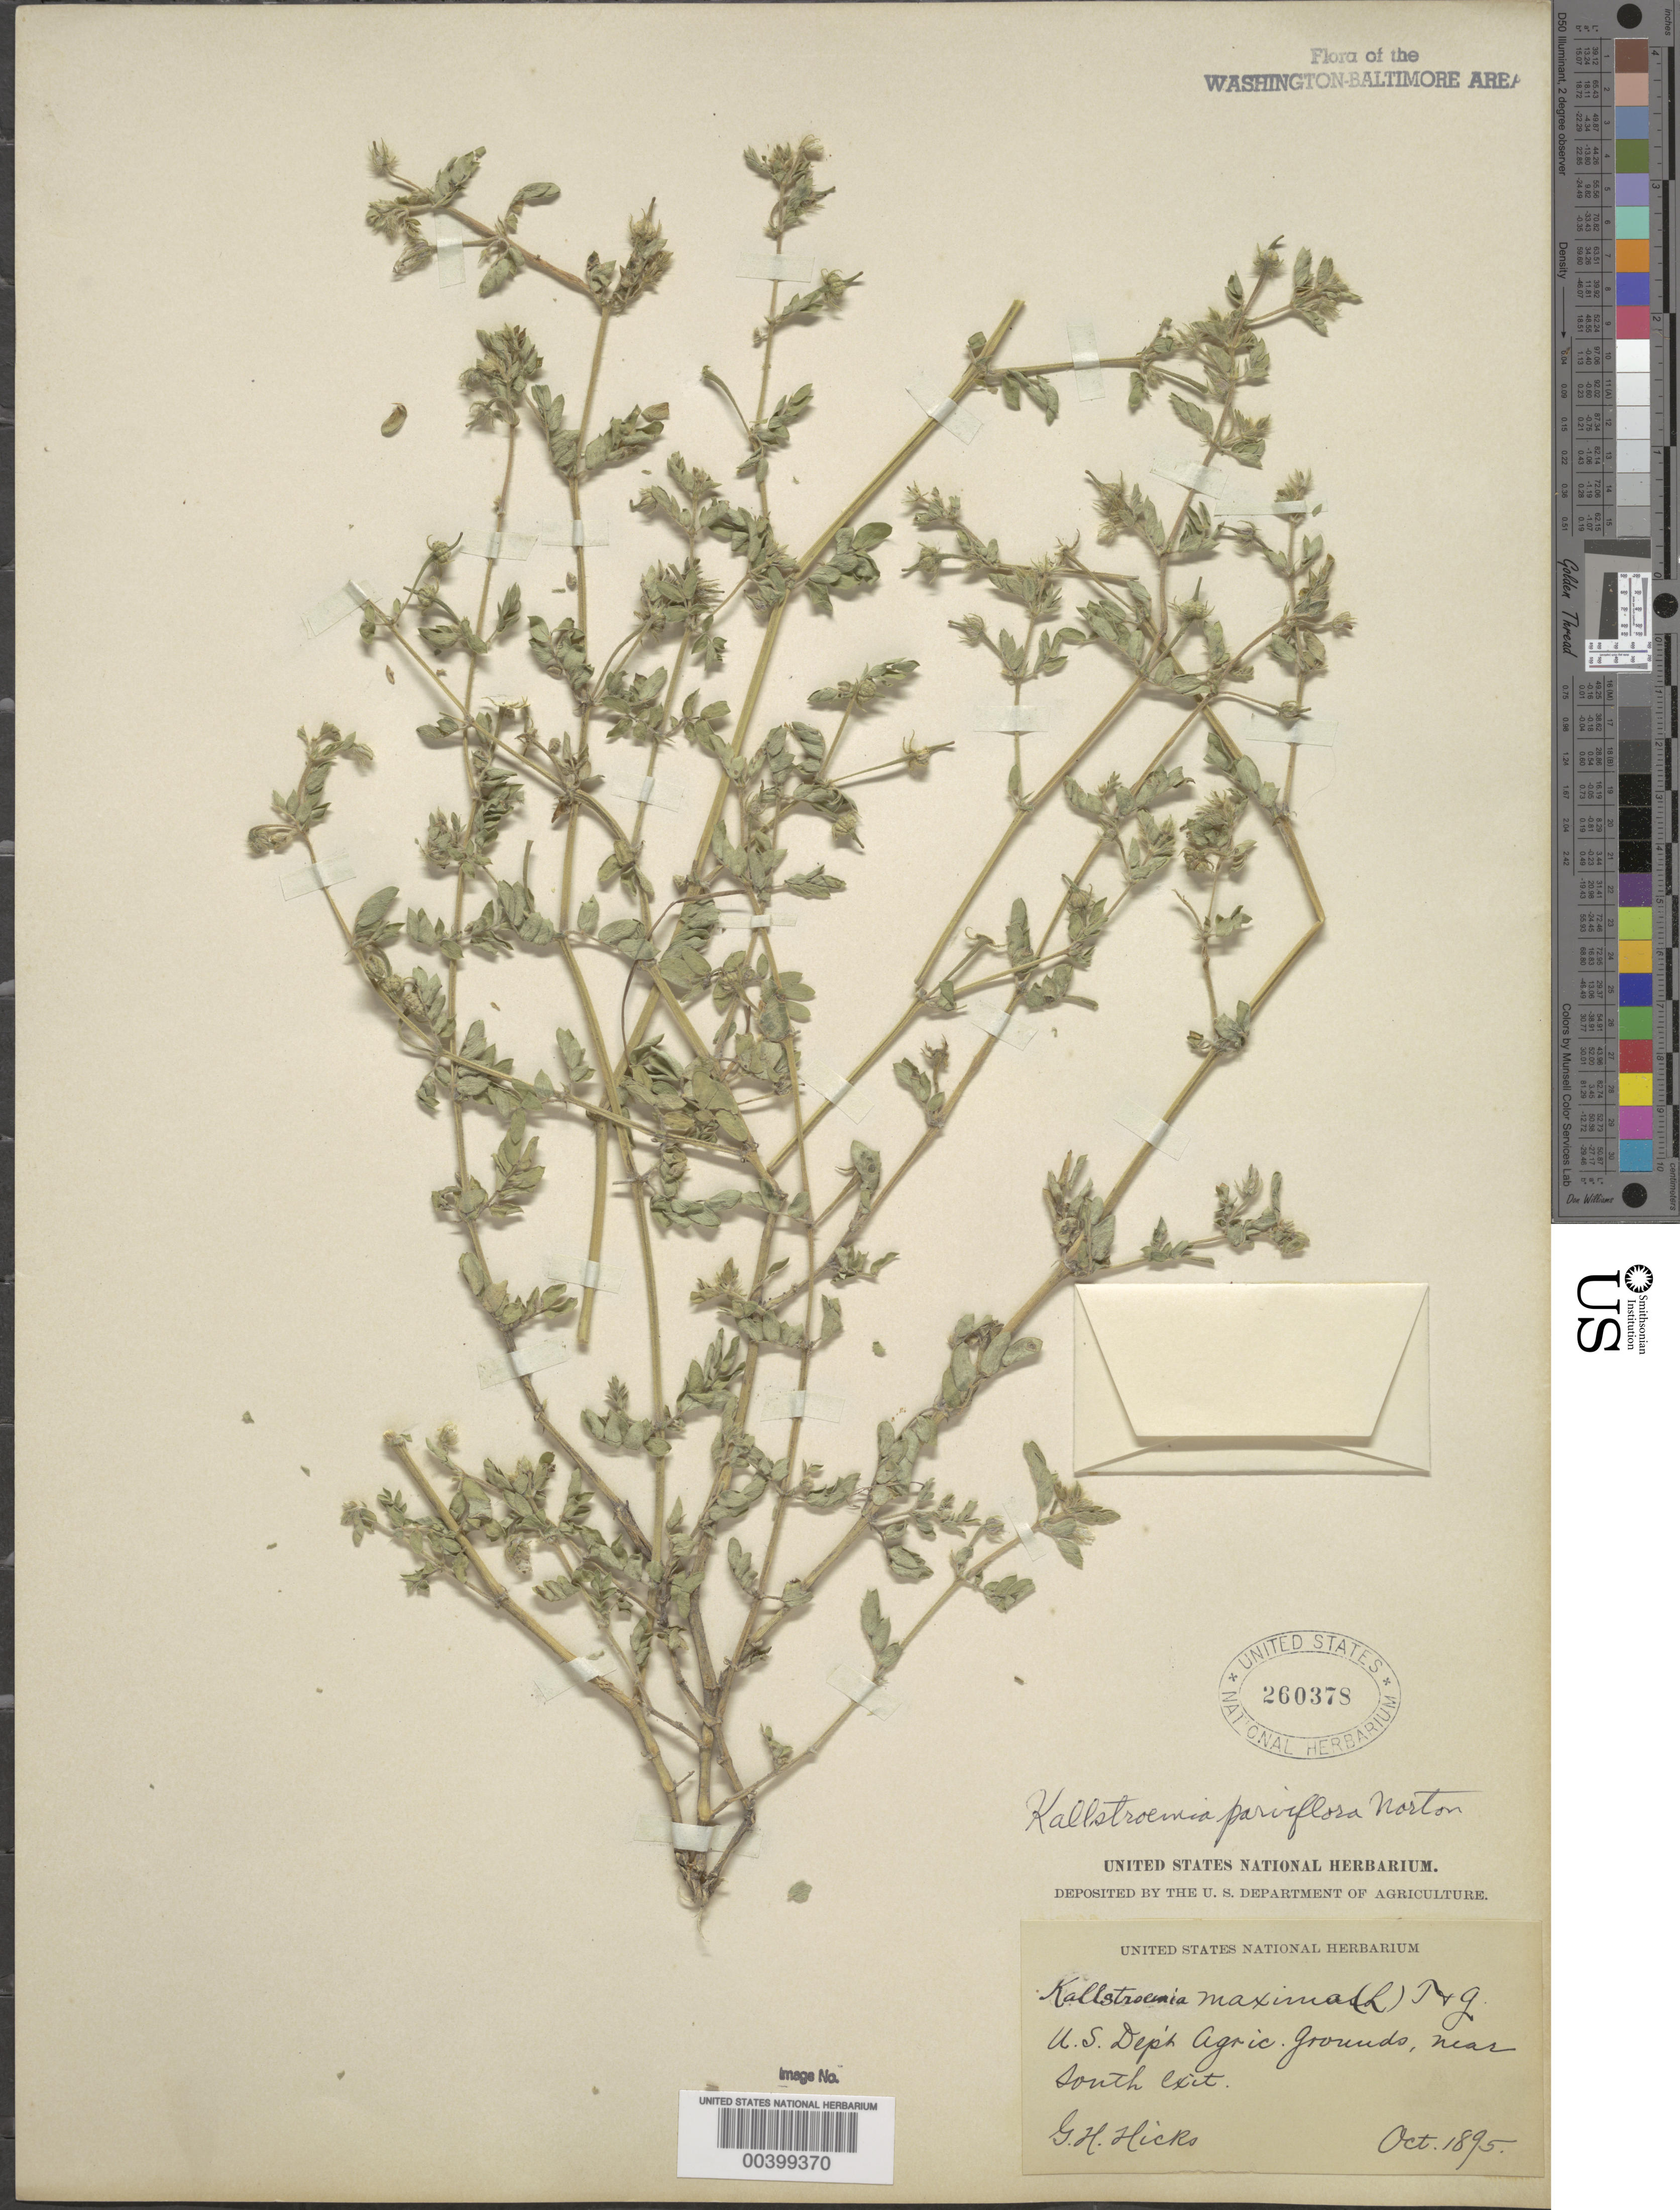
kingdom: Plantae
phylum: Tracheophyta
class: Magnoliopsida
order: Zygophyllales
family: Zygophyllaceae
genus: Kallstroemia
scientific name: Kallstroemia parviflora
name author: Norton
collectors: G. Hicks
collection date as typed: Oct 1895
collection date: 1895-10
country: United States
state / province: District of Columbia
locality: Agricultural grounds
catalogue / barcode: US 260378